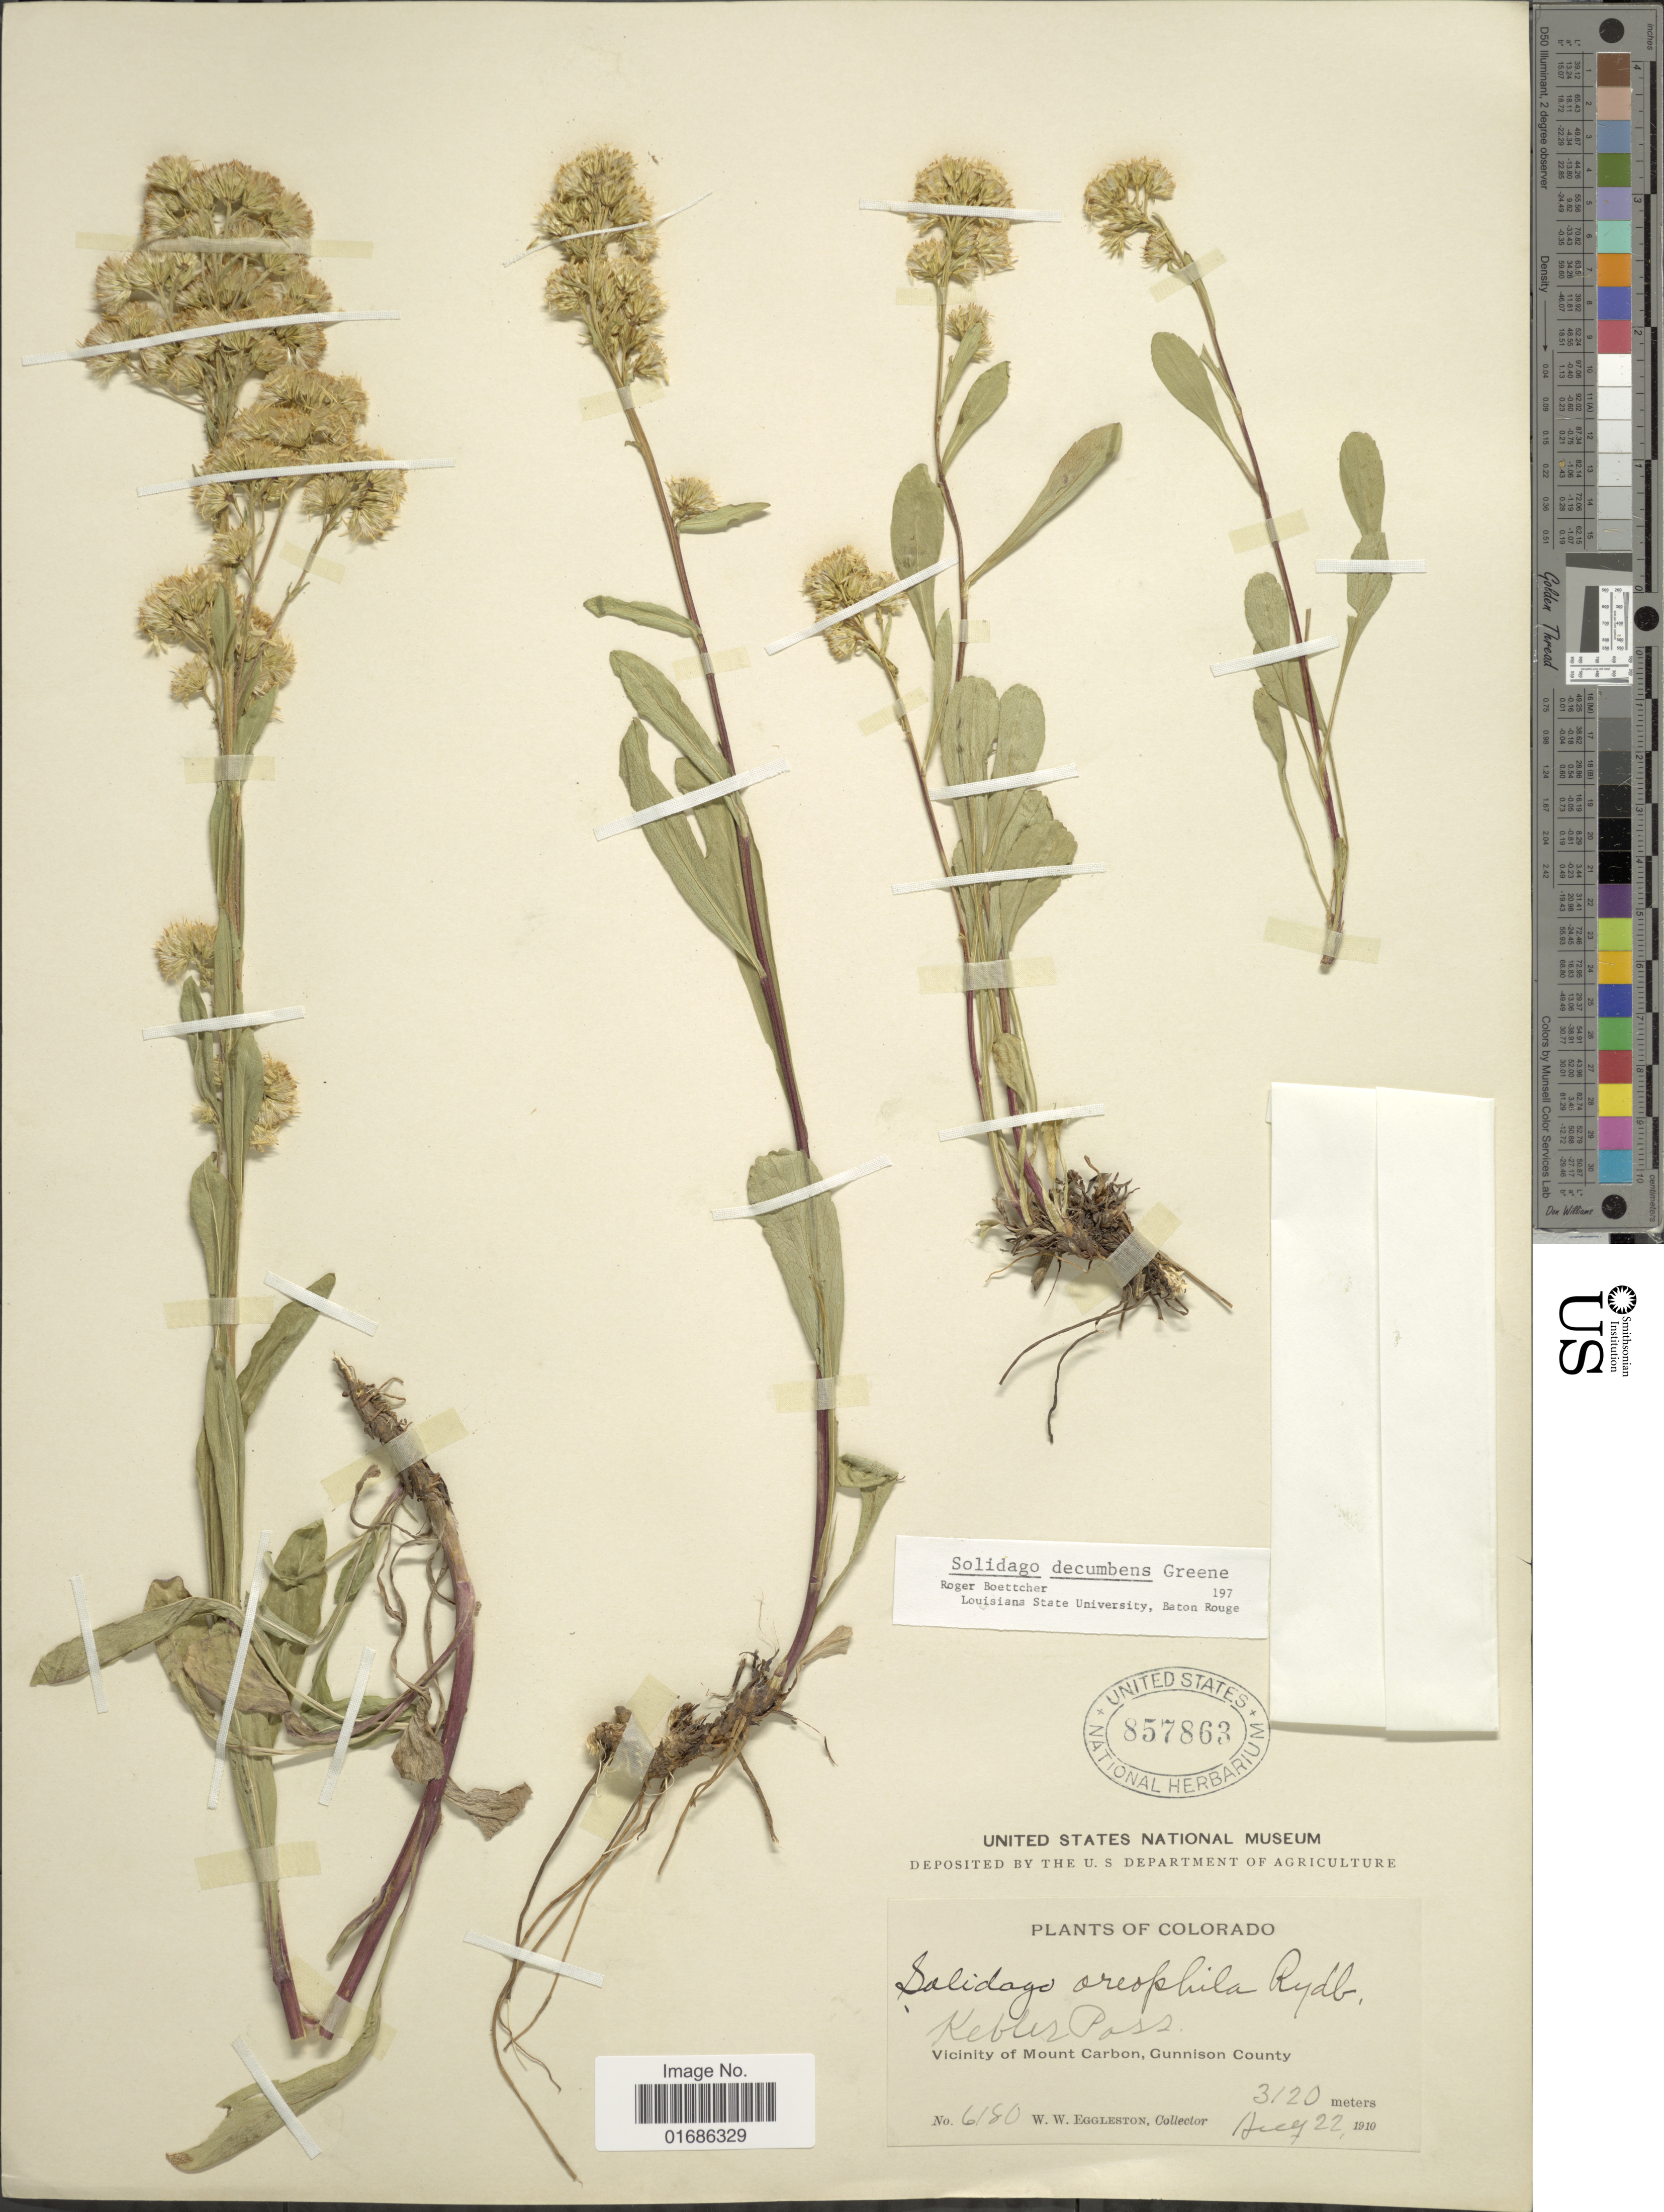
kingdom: Plantae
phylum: Tracheophyta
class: Magnoliopsida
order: Asterales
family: Asteraceae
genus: Solidago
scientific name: Solidago decumbens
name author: Greene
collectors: W. W. Eggleston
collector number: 6180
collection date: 1910-08-22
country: United States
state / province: Colorado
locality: Kebler Pass, Vicinity of Mount Carbon, Gunnison County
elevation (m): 3120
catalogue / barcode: US 857863